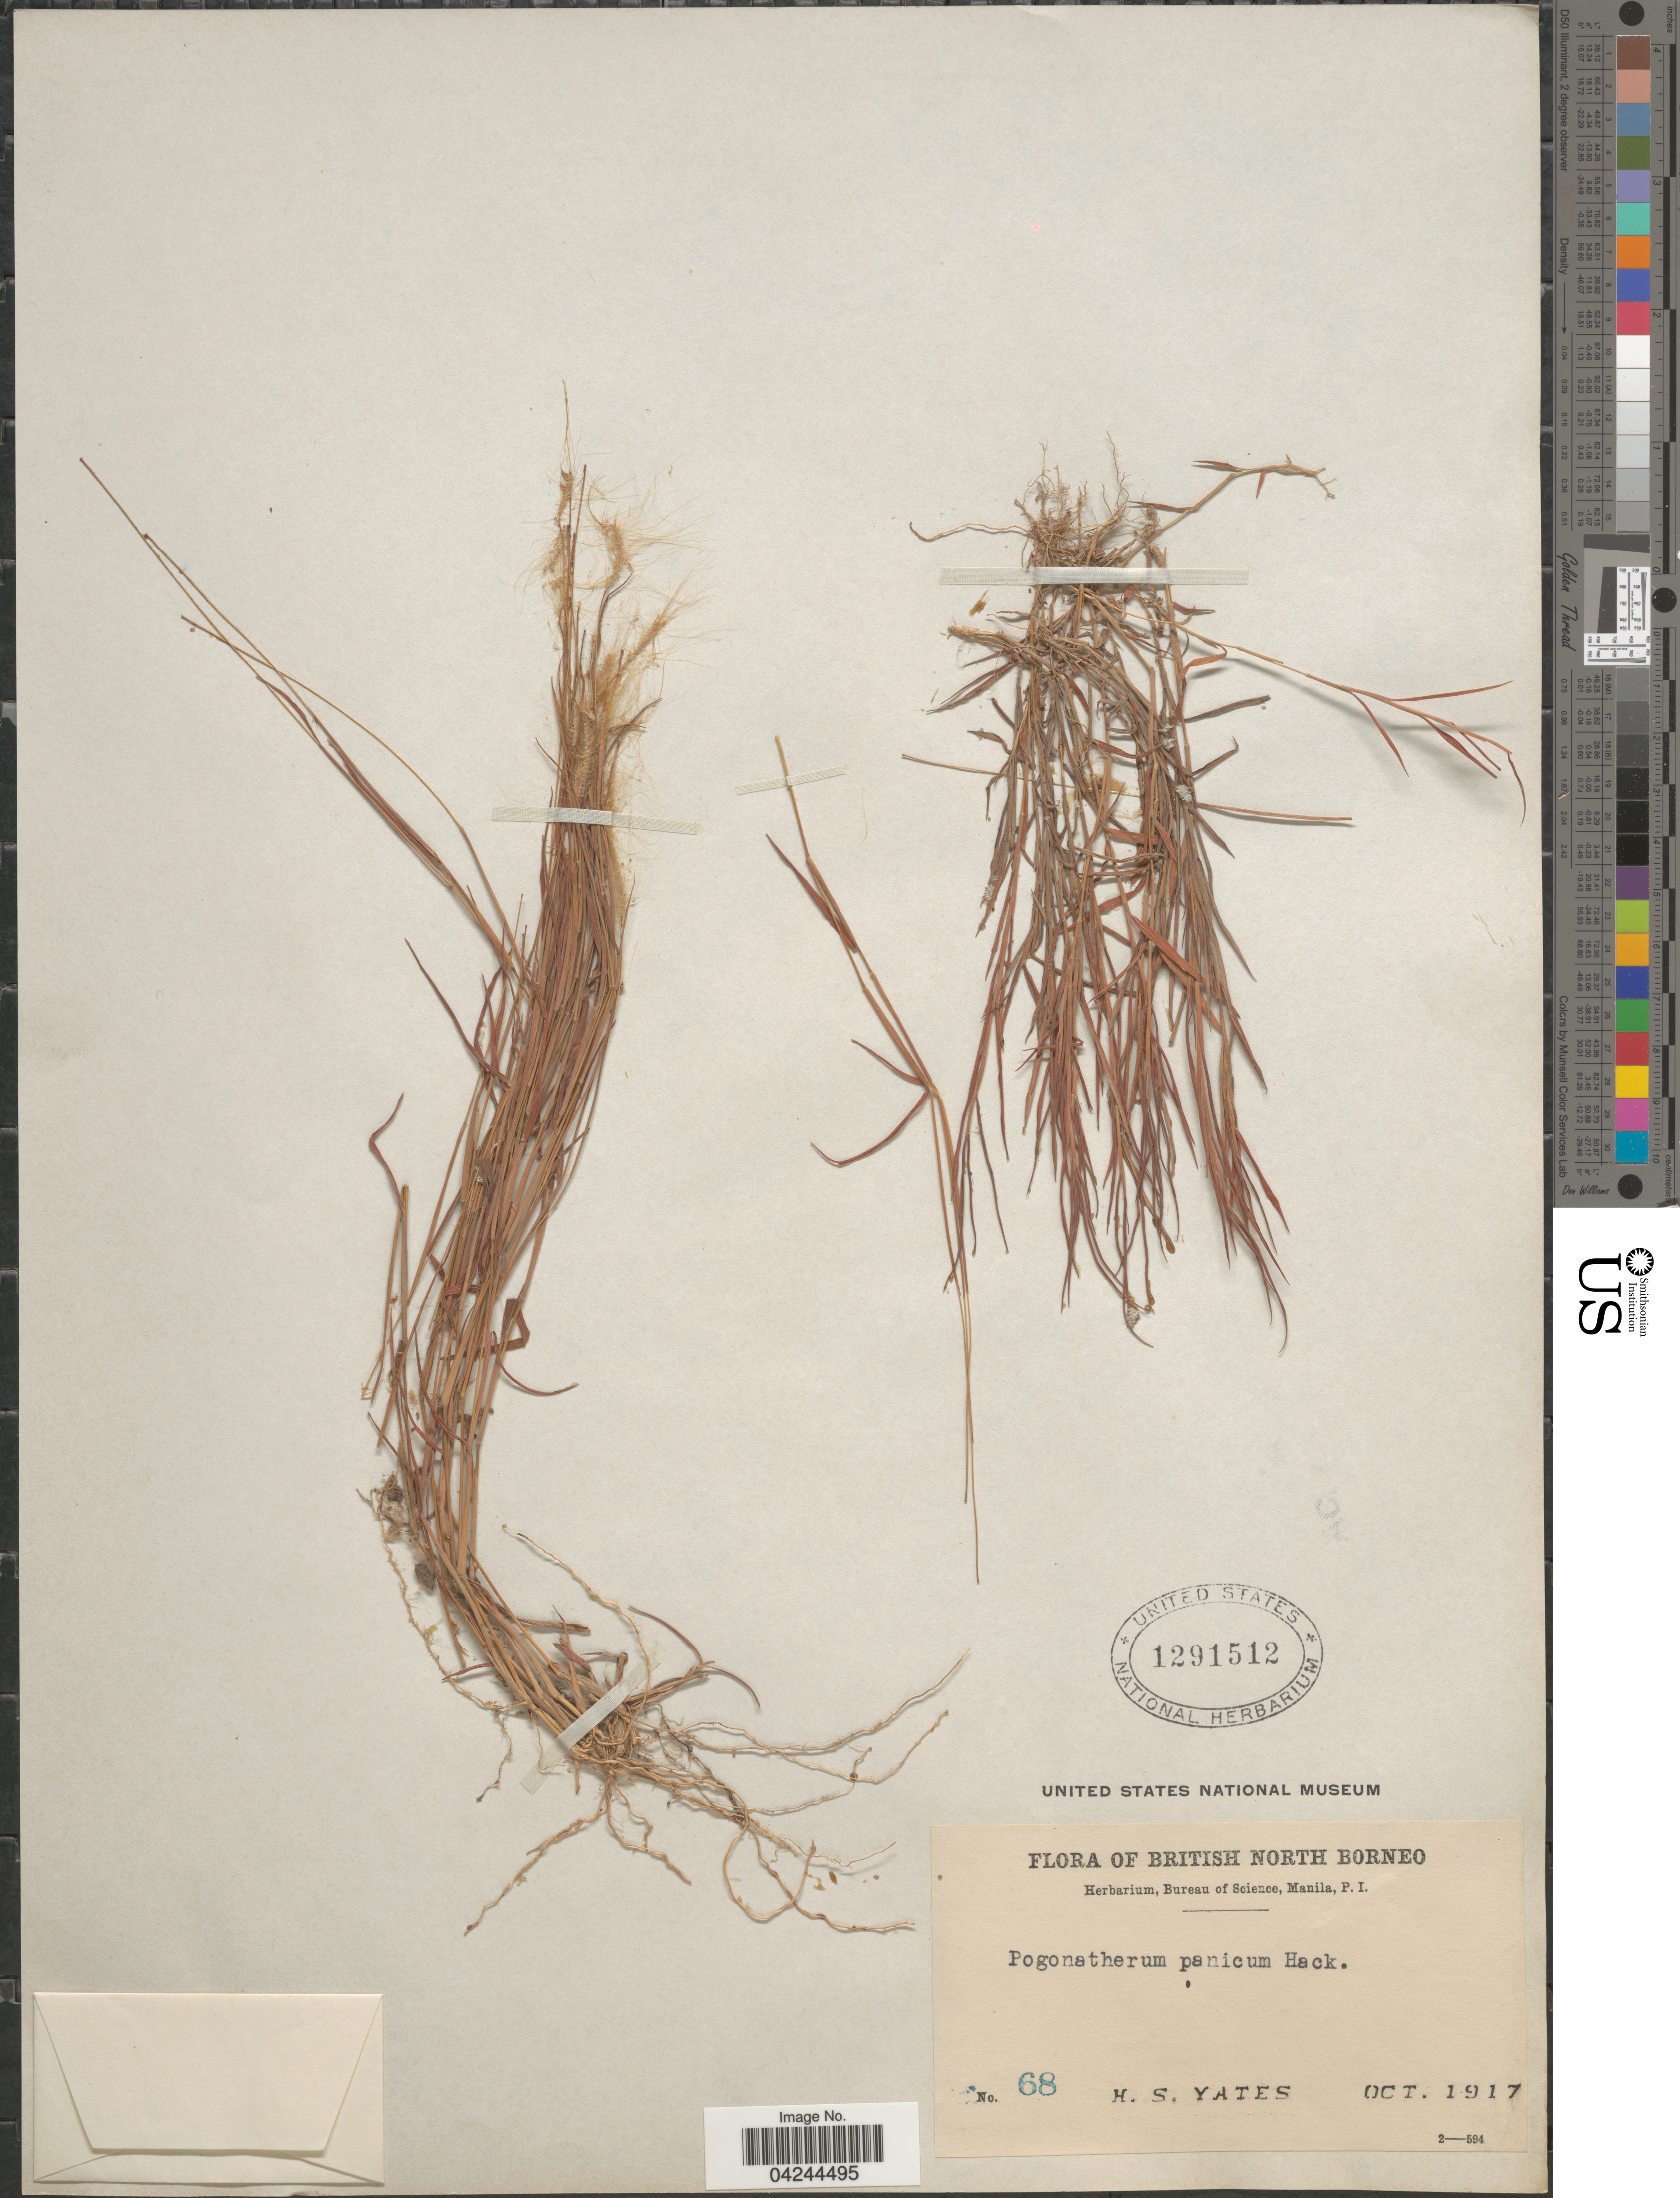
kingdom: Plantae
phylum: Tracheophyta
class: Liliopsida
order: Poales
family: Poaceae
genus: Pogonatherum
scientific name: Pogonatherum crinitum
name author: (Thunb.) Kunth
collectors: H. S. Yates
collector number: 68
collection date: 1917-10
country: Malaysia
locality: British North Borneo.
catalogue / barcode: US 1291512